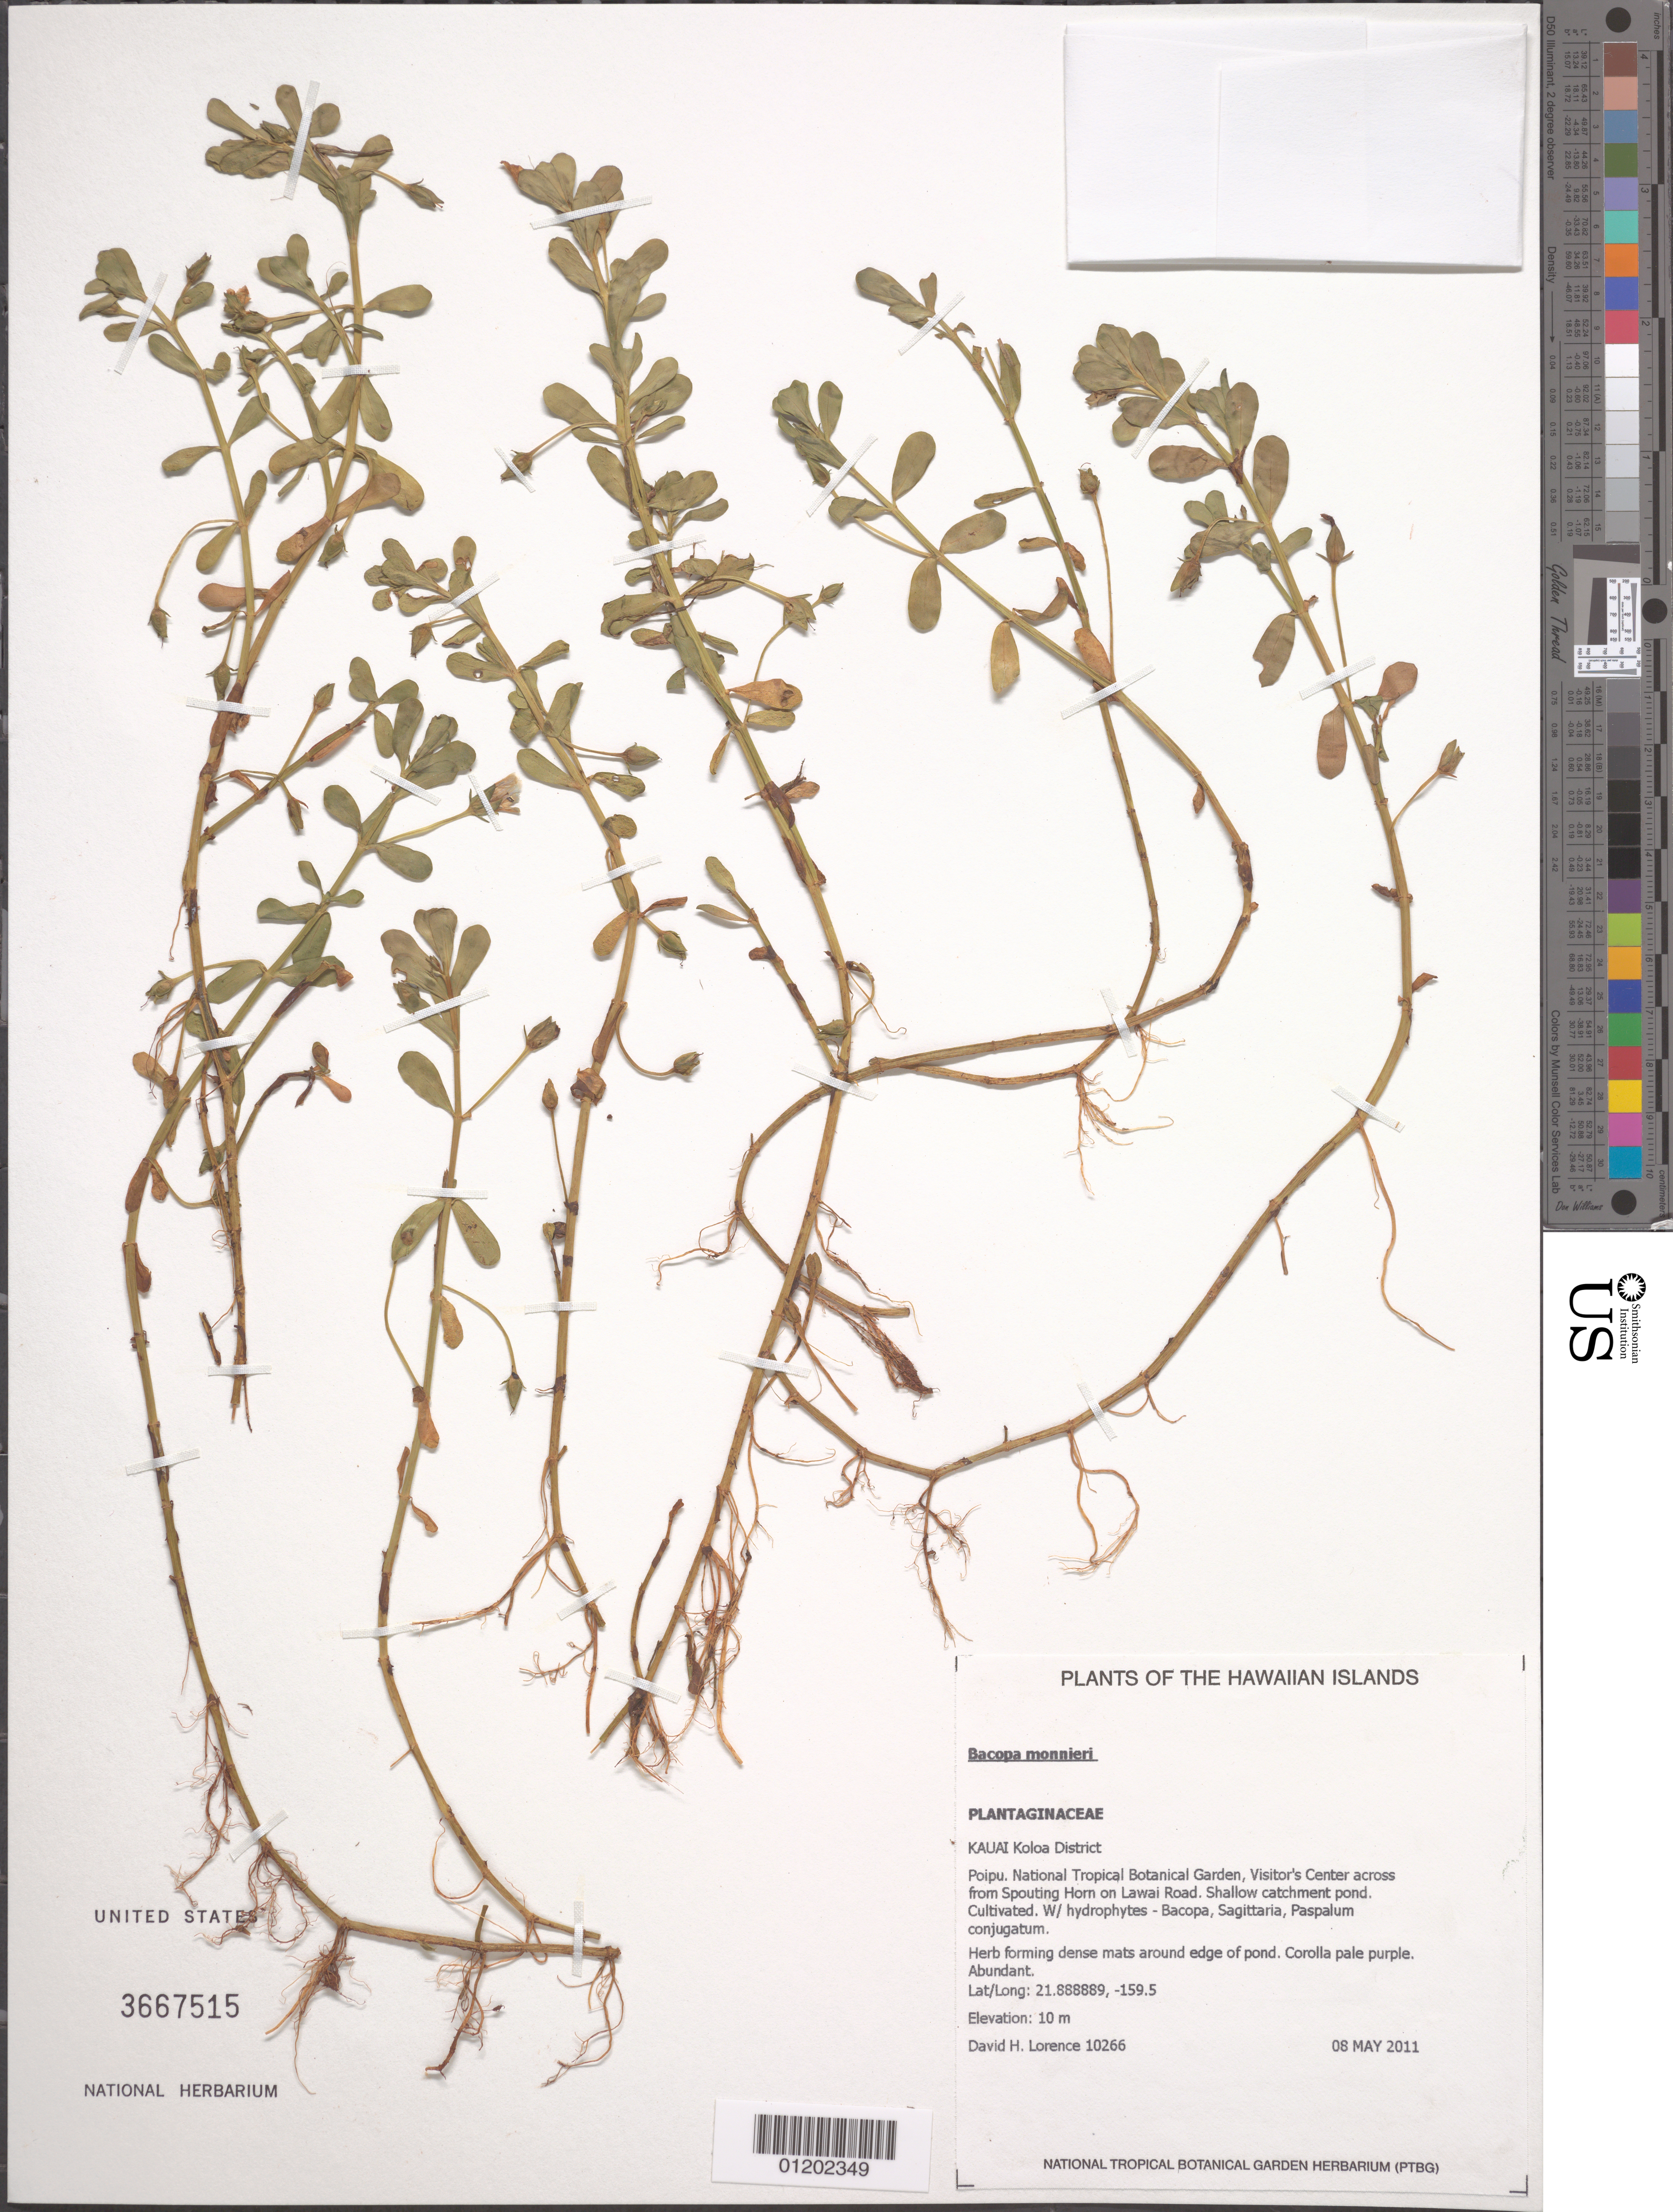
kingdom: Plantae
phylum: Tracheophyta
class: Magnoliopsida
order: Lamiales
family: Plantaginaceae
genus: Bacopa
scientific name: Bacopa monnieri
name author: (L.) Pennell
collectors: D. Lorence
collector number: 10266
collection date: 2011-05-08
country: United States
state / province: Hawaii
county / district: Kauai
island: Kaua'i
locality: Poipu, National Tropical Botanical Garden, Visitor's Center across from Spouting Horn on Lawai Road.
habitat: Shallow catchment pond.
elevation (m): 10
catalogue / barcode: US 3667515